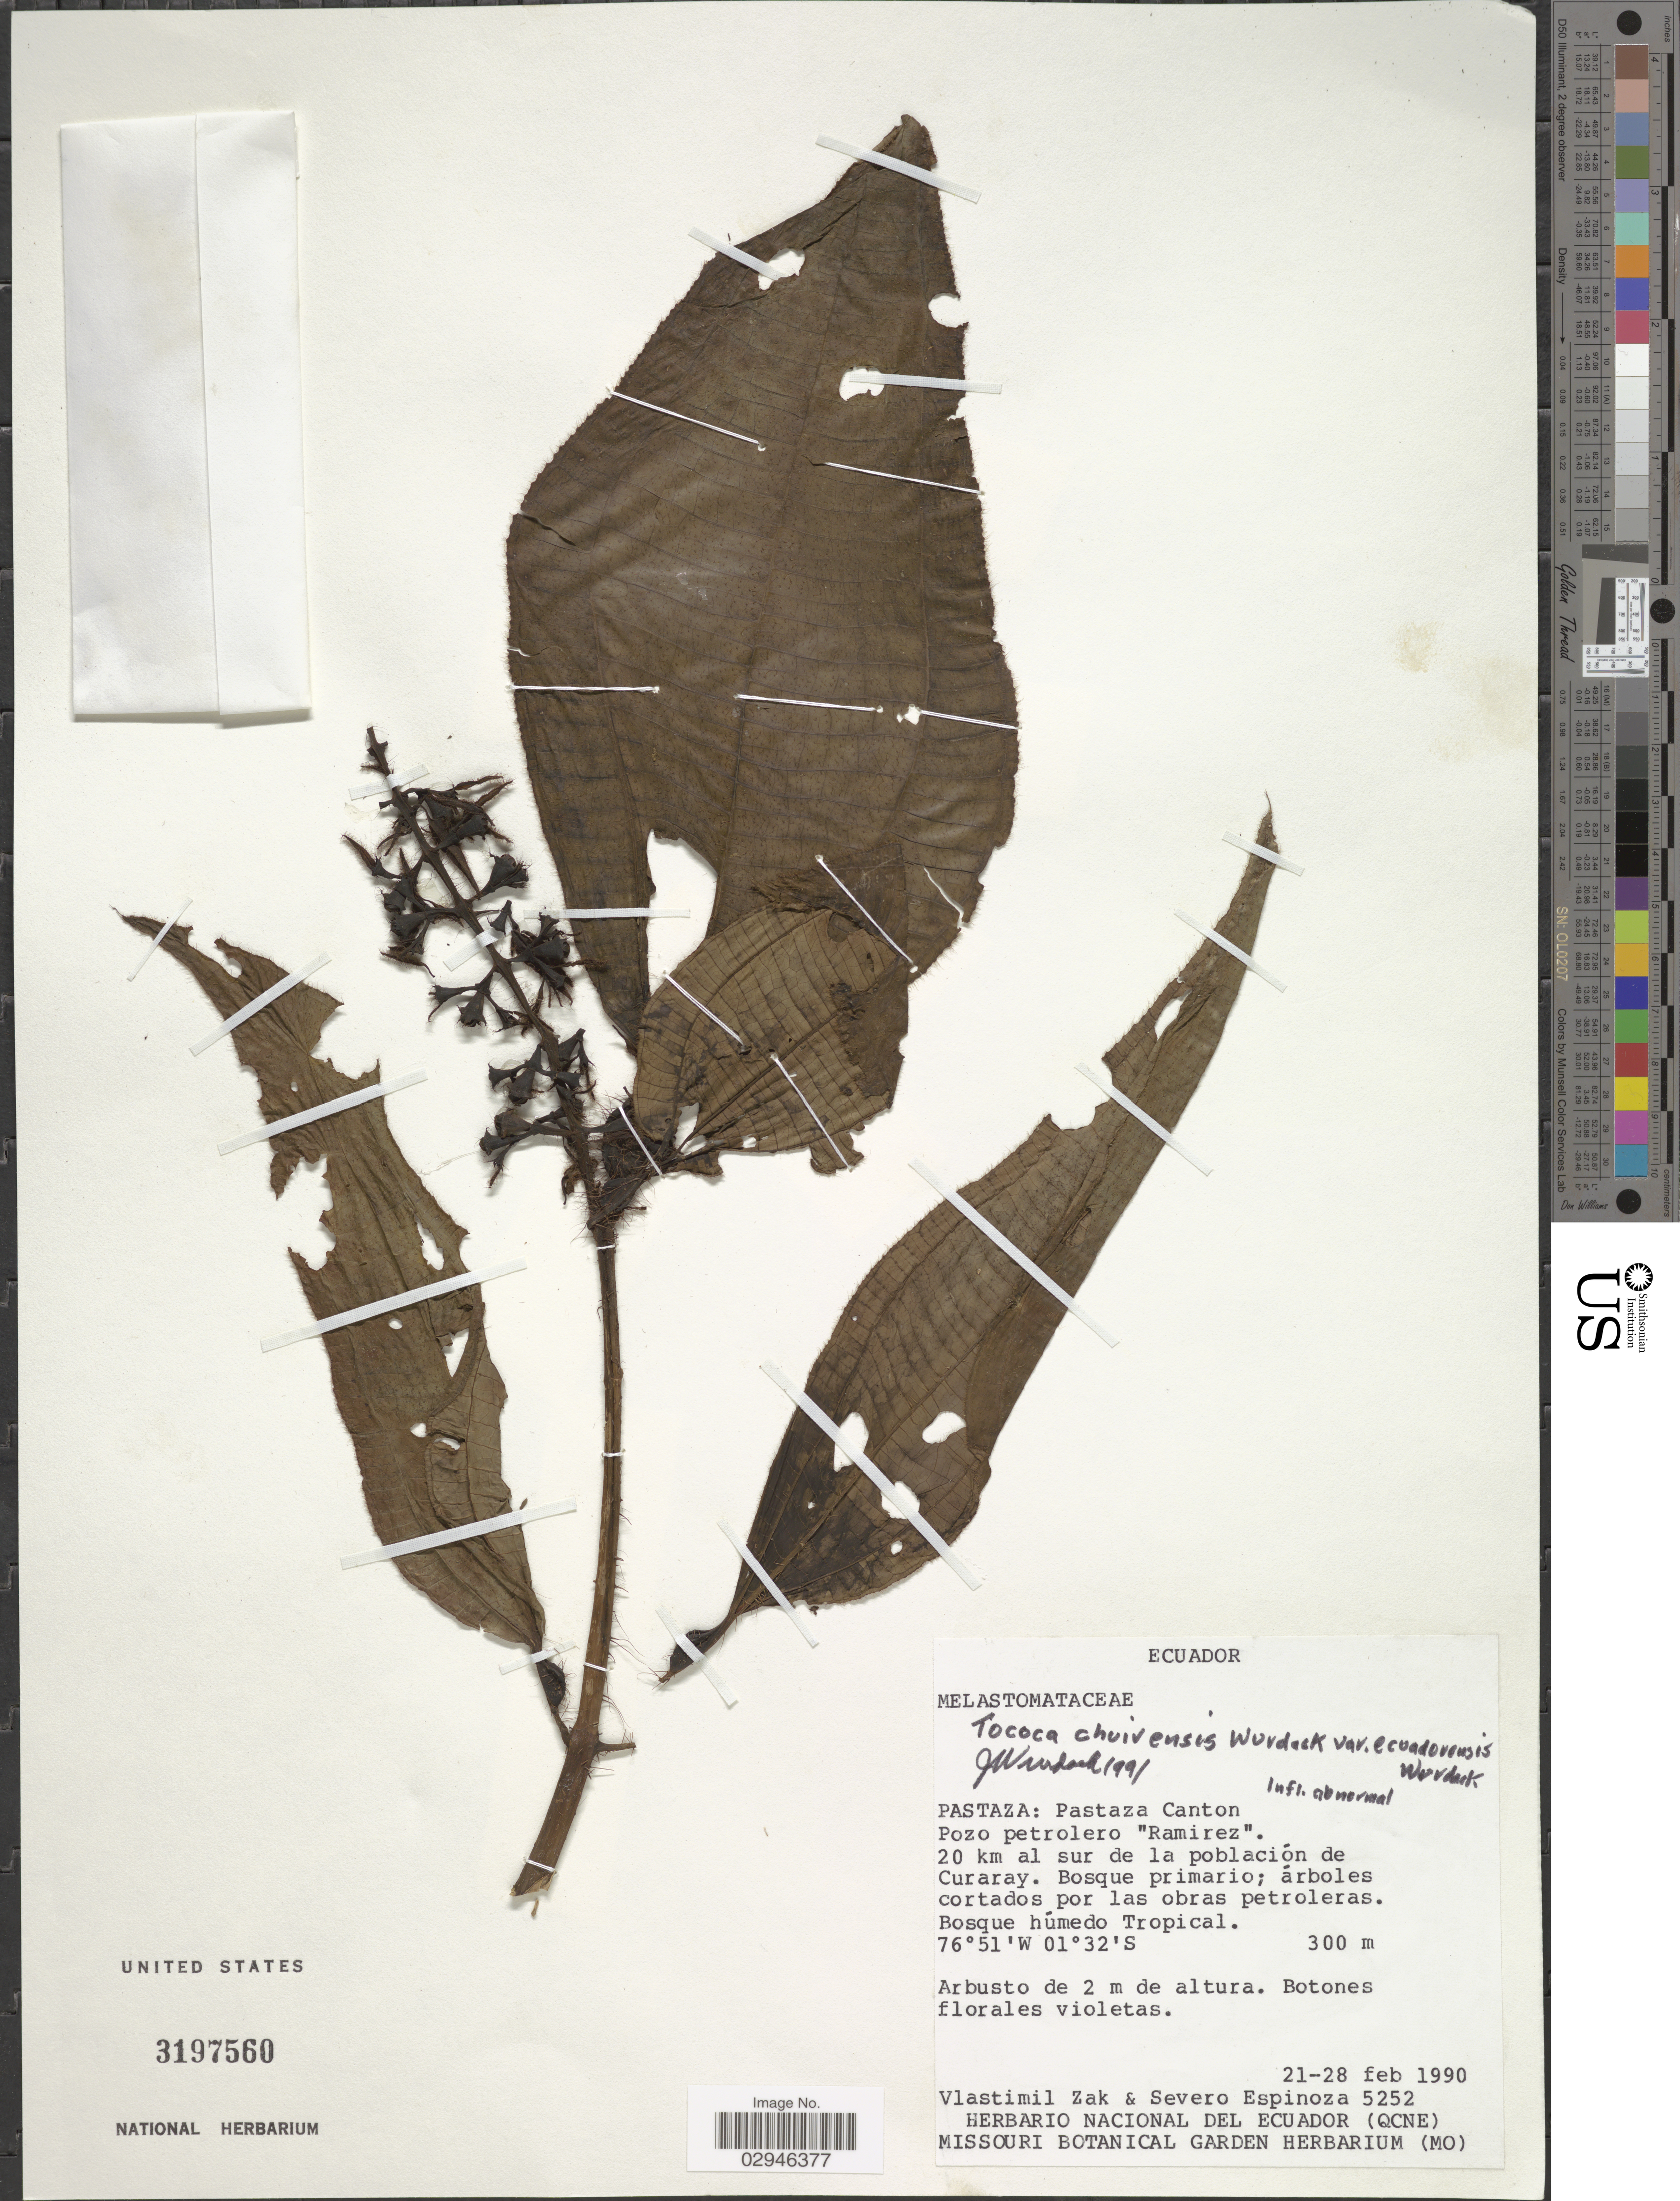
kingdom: Plantae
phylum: Tracheophyta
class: Magnoliopsida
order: Myrtales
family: Melastomataceae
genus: Tococa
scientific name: Tococa chuivensis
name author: Wurdack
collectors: V. Zak & S. Espinoza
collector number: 5252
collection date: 1990-02-21/1990-02-28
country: Ecuador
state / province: Pastaza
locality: Pastaza Canton, Pozo petrolero "Ramirez", 20 km al sur de la población de Curaray.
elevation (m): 300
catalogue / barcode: US 3197560